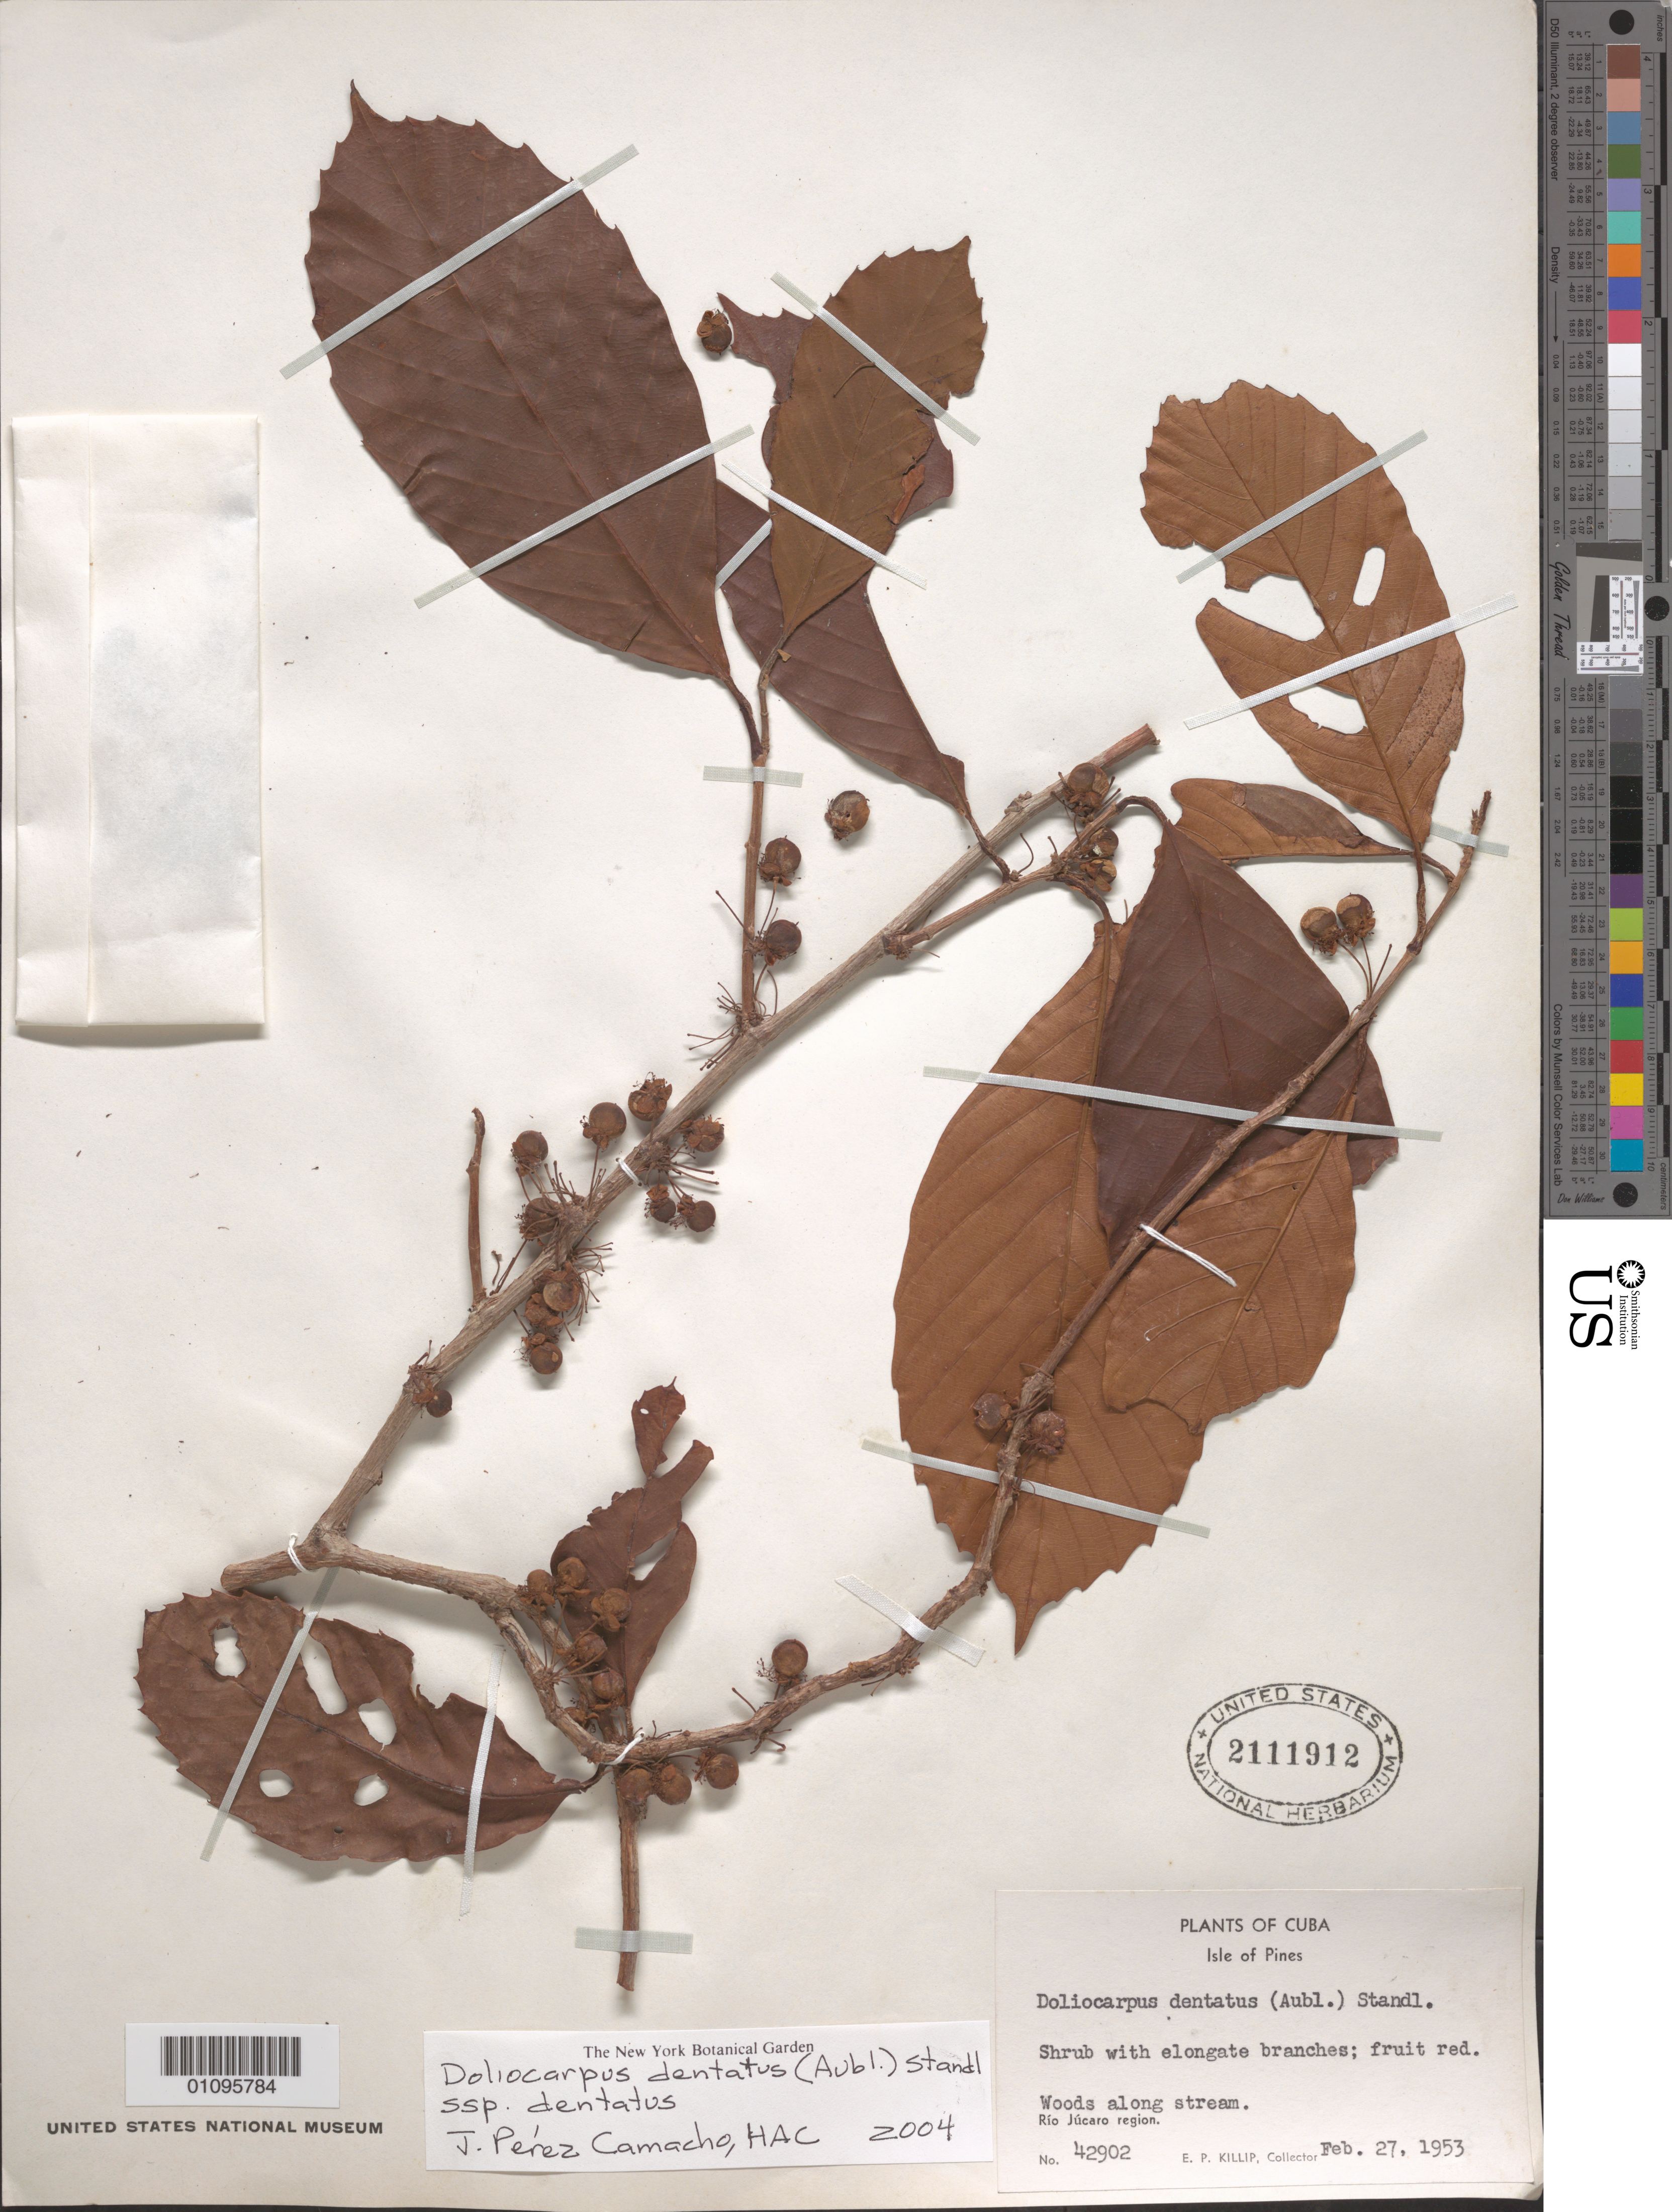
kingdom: Plantae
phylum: Tracheophyta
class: Magnoliopsida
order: Dilleniales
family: Dilleniaceae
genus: Doliocarpus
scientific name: Doliocarpus dentatus subsp. dentatus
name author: (Aubl.) Standl.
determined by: Peréz-Camacho, J.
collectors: E. P. Killip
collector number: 42902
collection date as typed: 27 Feb 1953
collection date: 1953-02-27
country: Cuba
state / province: Isla de La Juventud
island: Isla de la Juventud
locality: Río Júcaro region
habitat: Woods along stream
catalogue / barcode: US 2111912